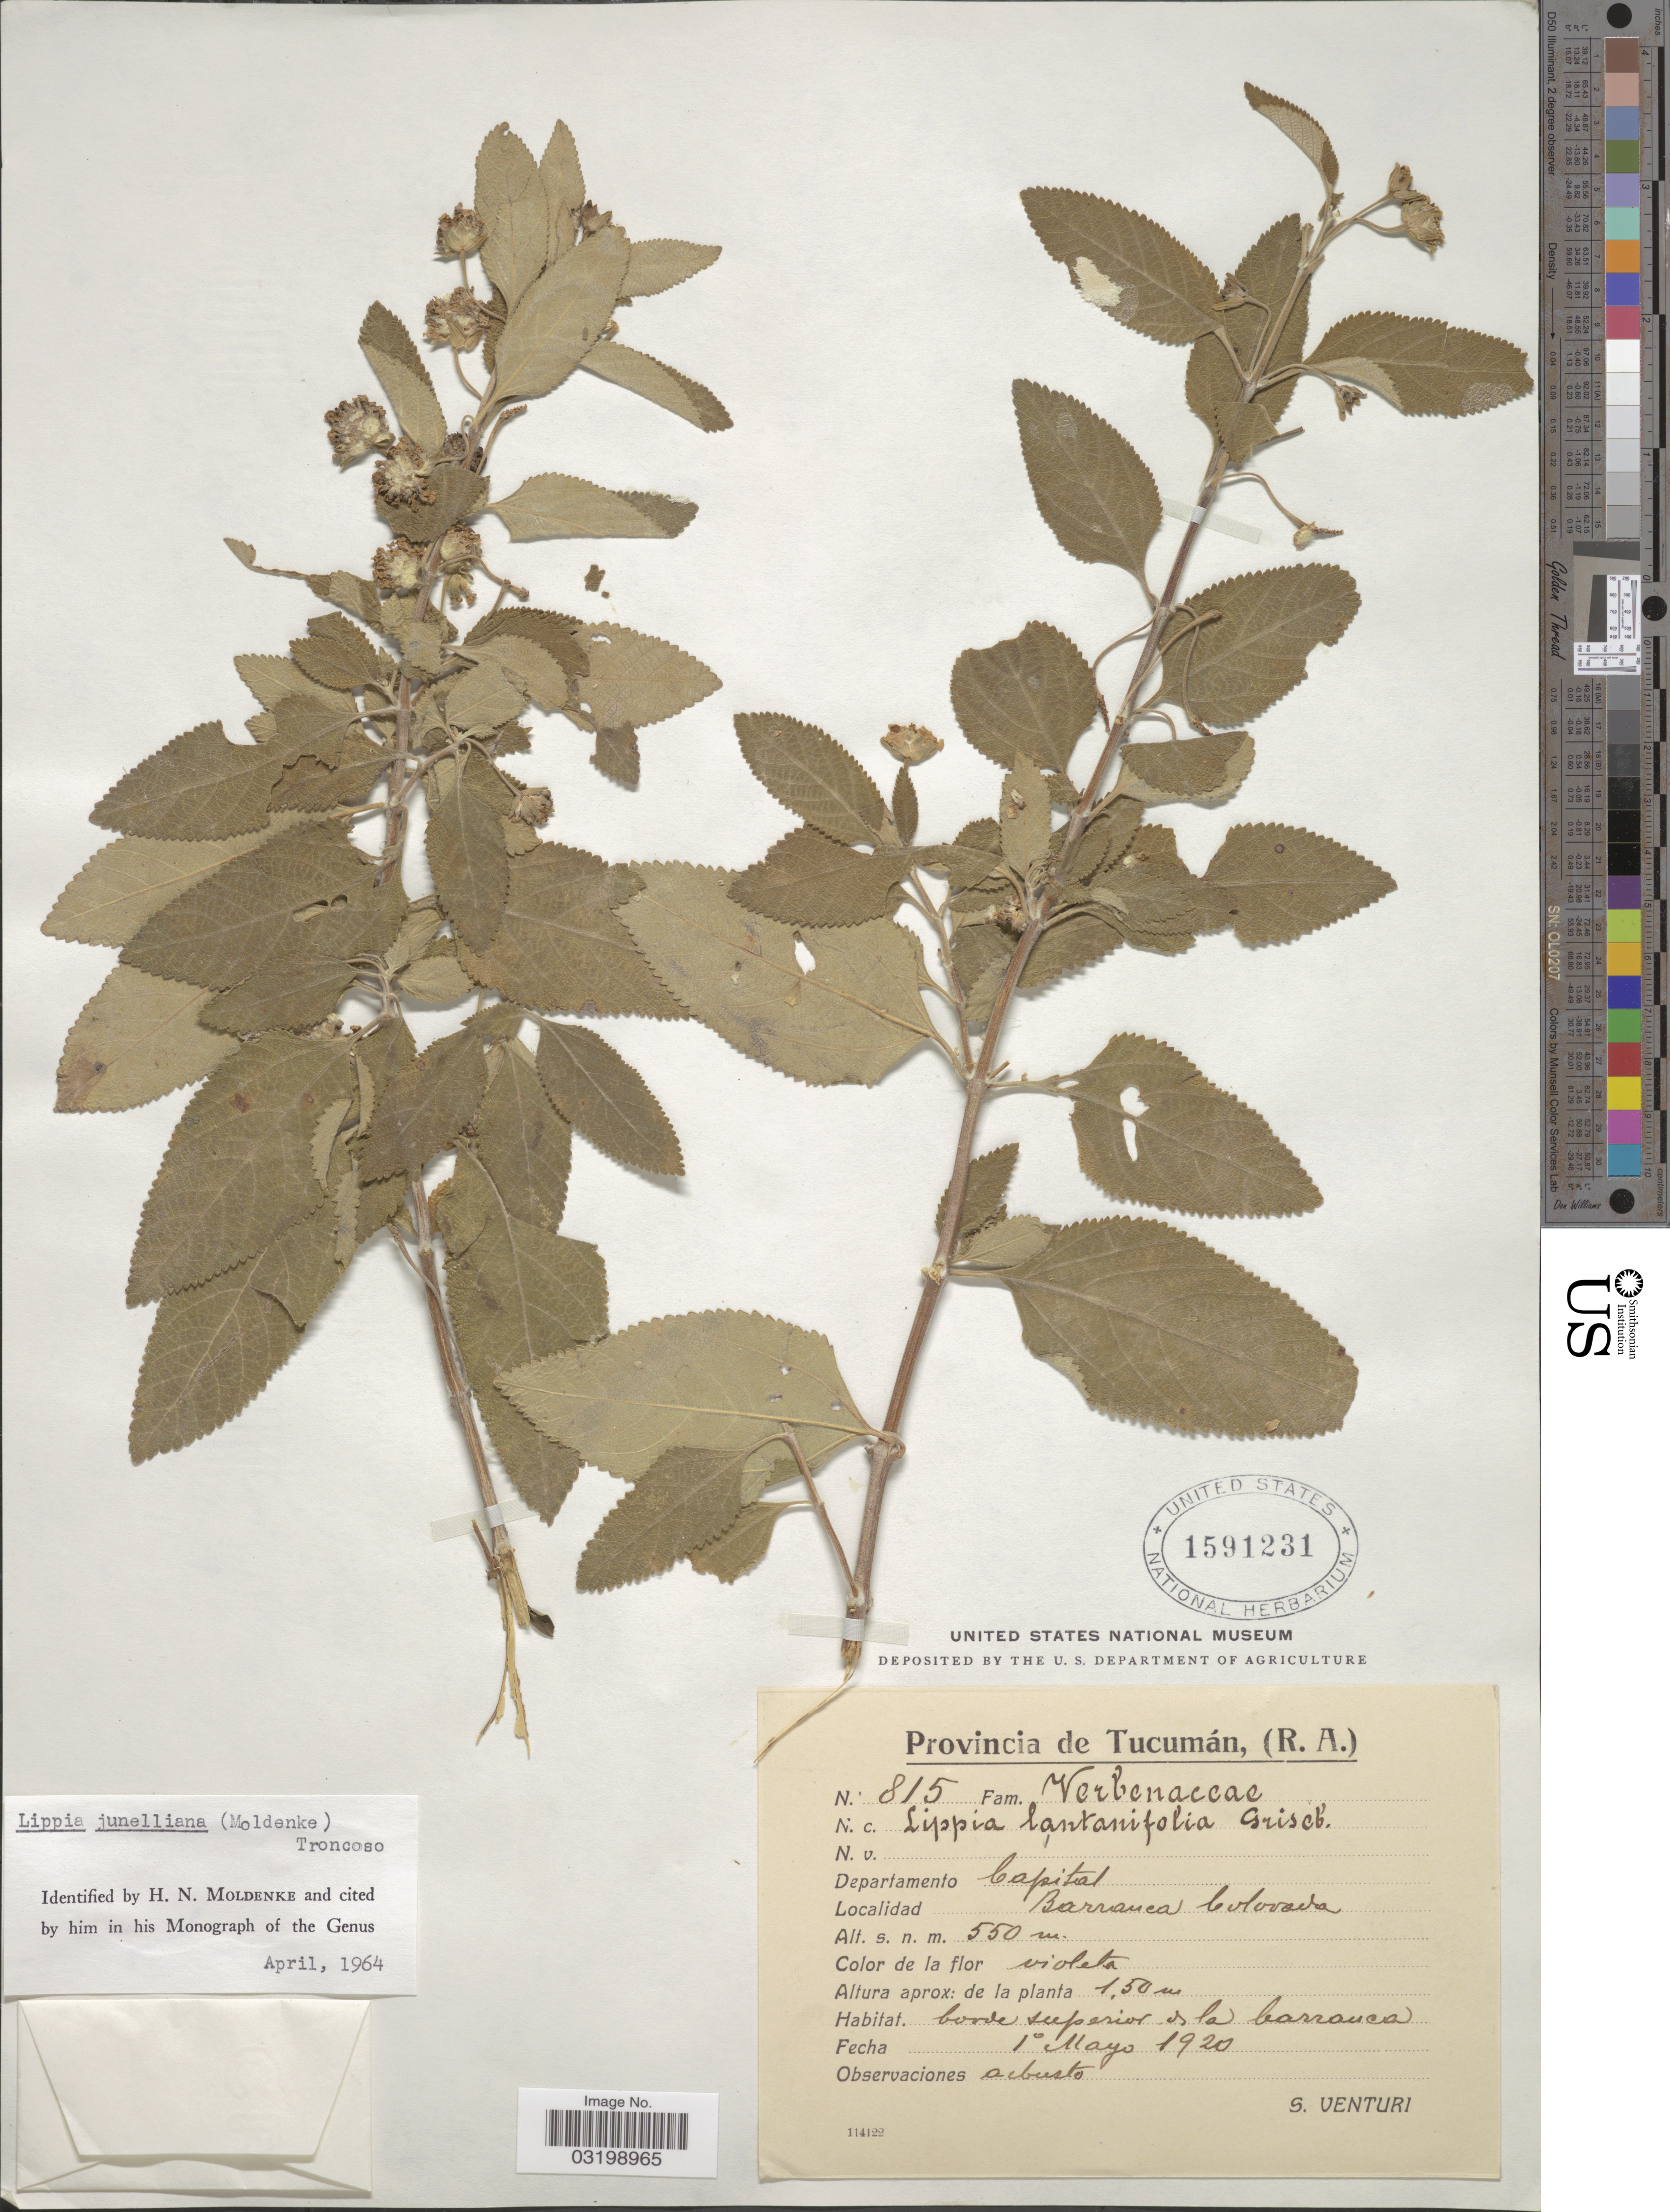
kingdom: Plantae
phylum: Tracheophyta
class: Magnoliopsida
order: Lamiales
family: Verbenaceae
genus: Lippia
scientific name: Lippia junelliana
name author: (Moldenke) Tronc.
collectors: S. Venturi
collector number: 815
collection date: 1920-05-01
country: Argentina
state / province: Tucuman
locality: Departamento Capital. Barrancas Colorada.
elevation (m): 550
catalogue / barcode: US 1591231